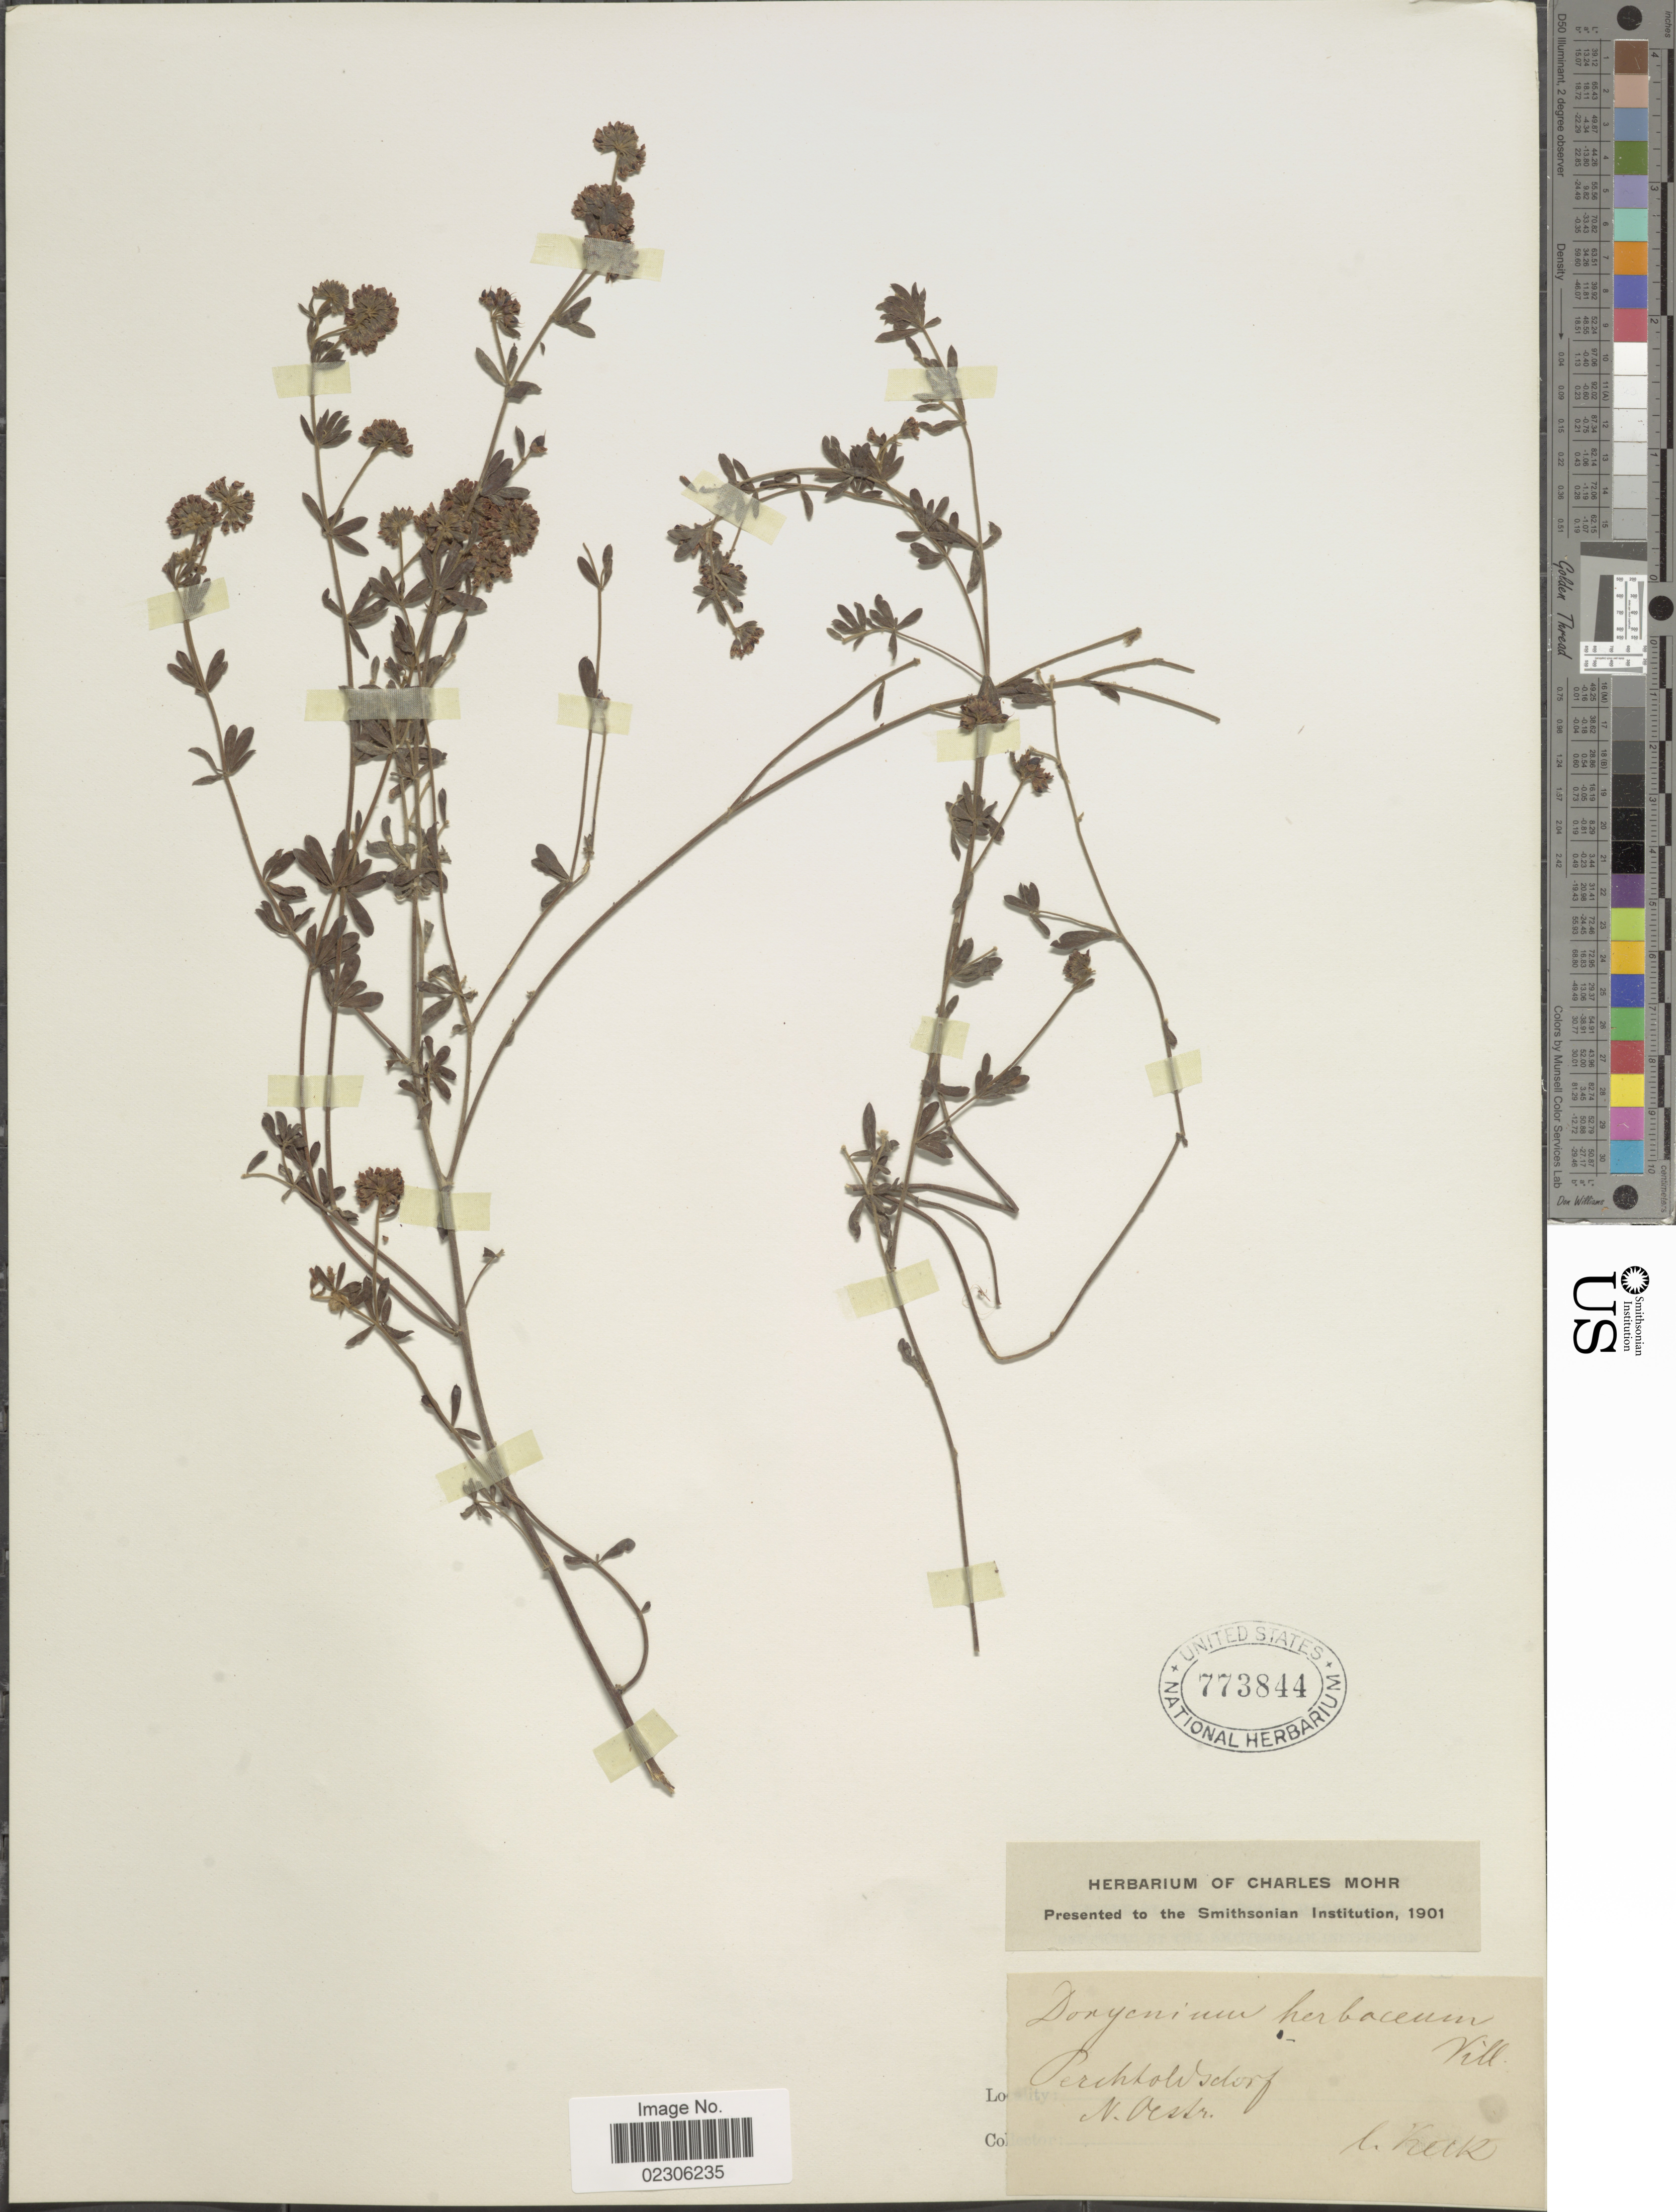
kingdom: Plantae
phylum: Tracheophyta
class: Magnoliopsida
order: Fabales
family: Fabaceae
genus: Dorycnium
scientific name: Dorycnium herbaceum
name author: Vill.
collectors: -- Keck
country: Austria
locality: Perchtoldsdorf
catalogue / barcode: US 773844